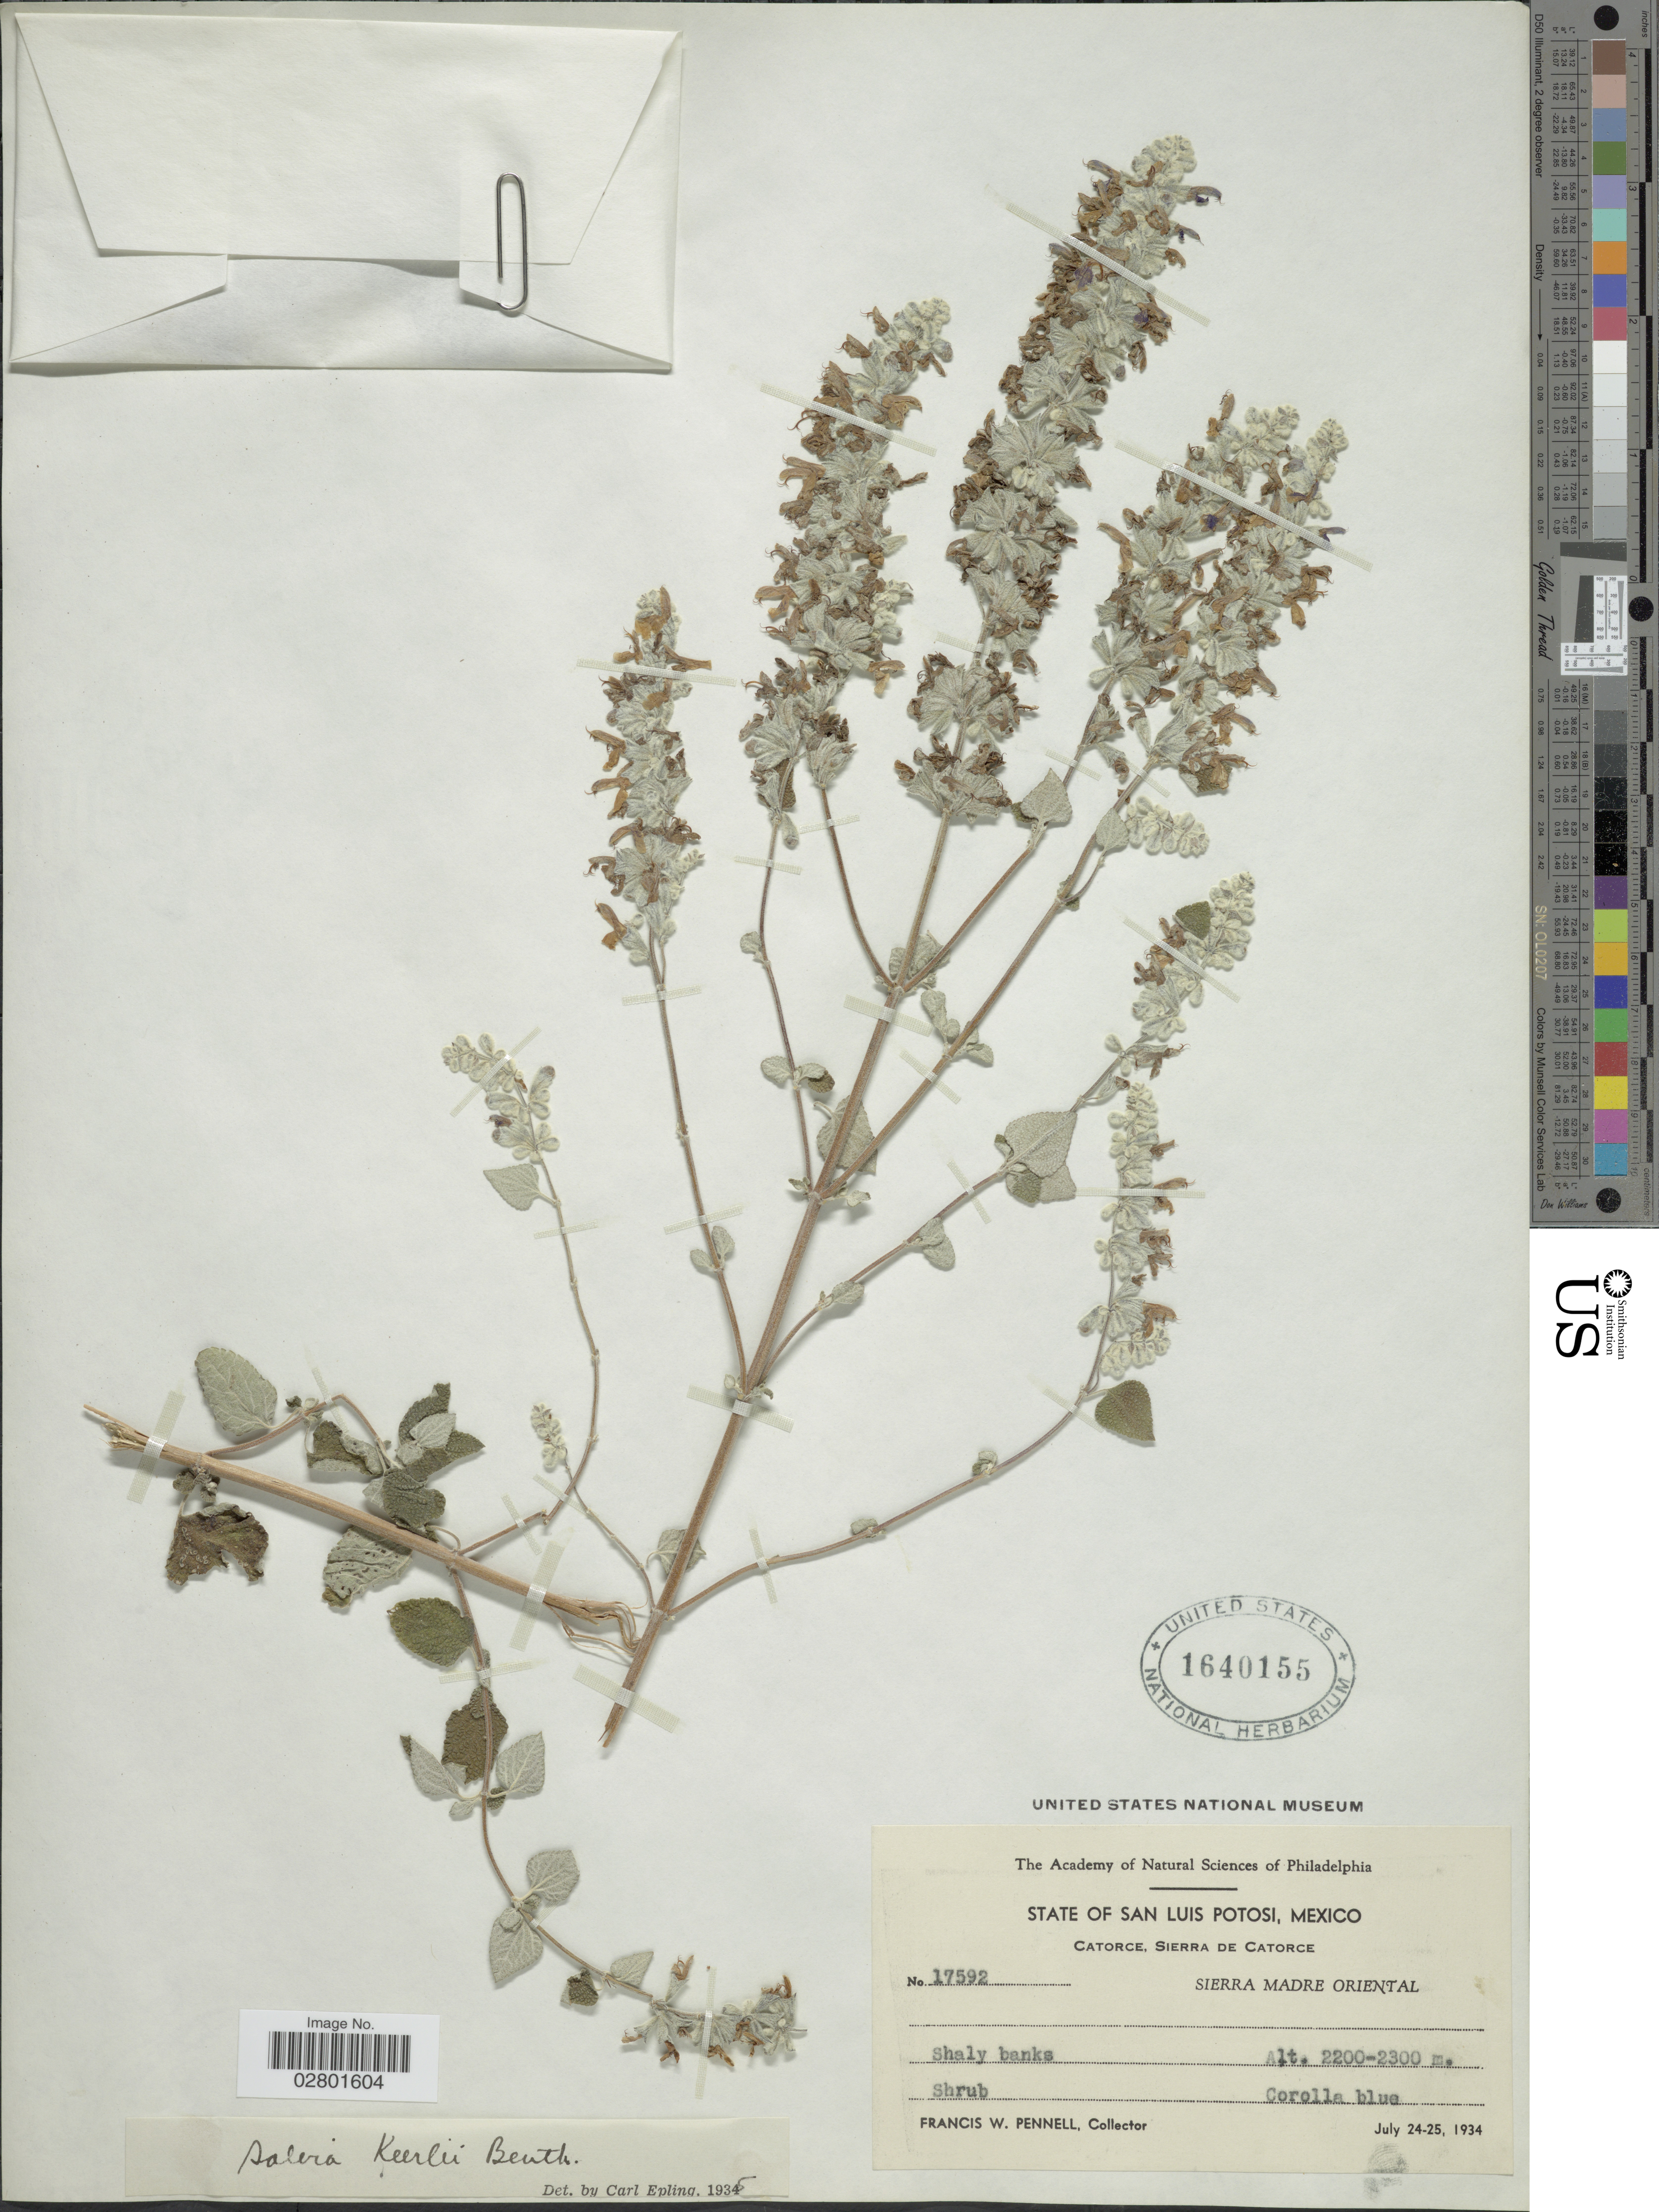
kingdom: Plantae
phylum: Tracheophyta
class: Magnoliopsida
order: Lamiales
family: Lamiaceae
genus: Salvia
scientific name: Salvia keerlii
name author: Benth.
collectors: F. W. Pennell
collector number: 17592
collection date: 1934-07-24/1934-07-25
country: Mexico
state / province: San Luis Potosí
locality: Catorce, Sierra de Catorce, Sierra Madre Oriental.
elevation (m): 2200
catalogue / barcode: US 1640155